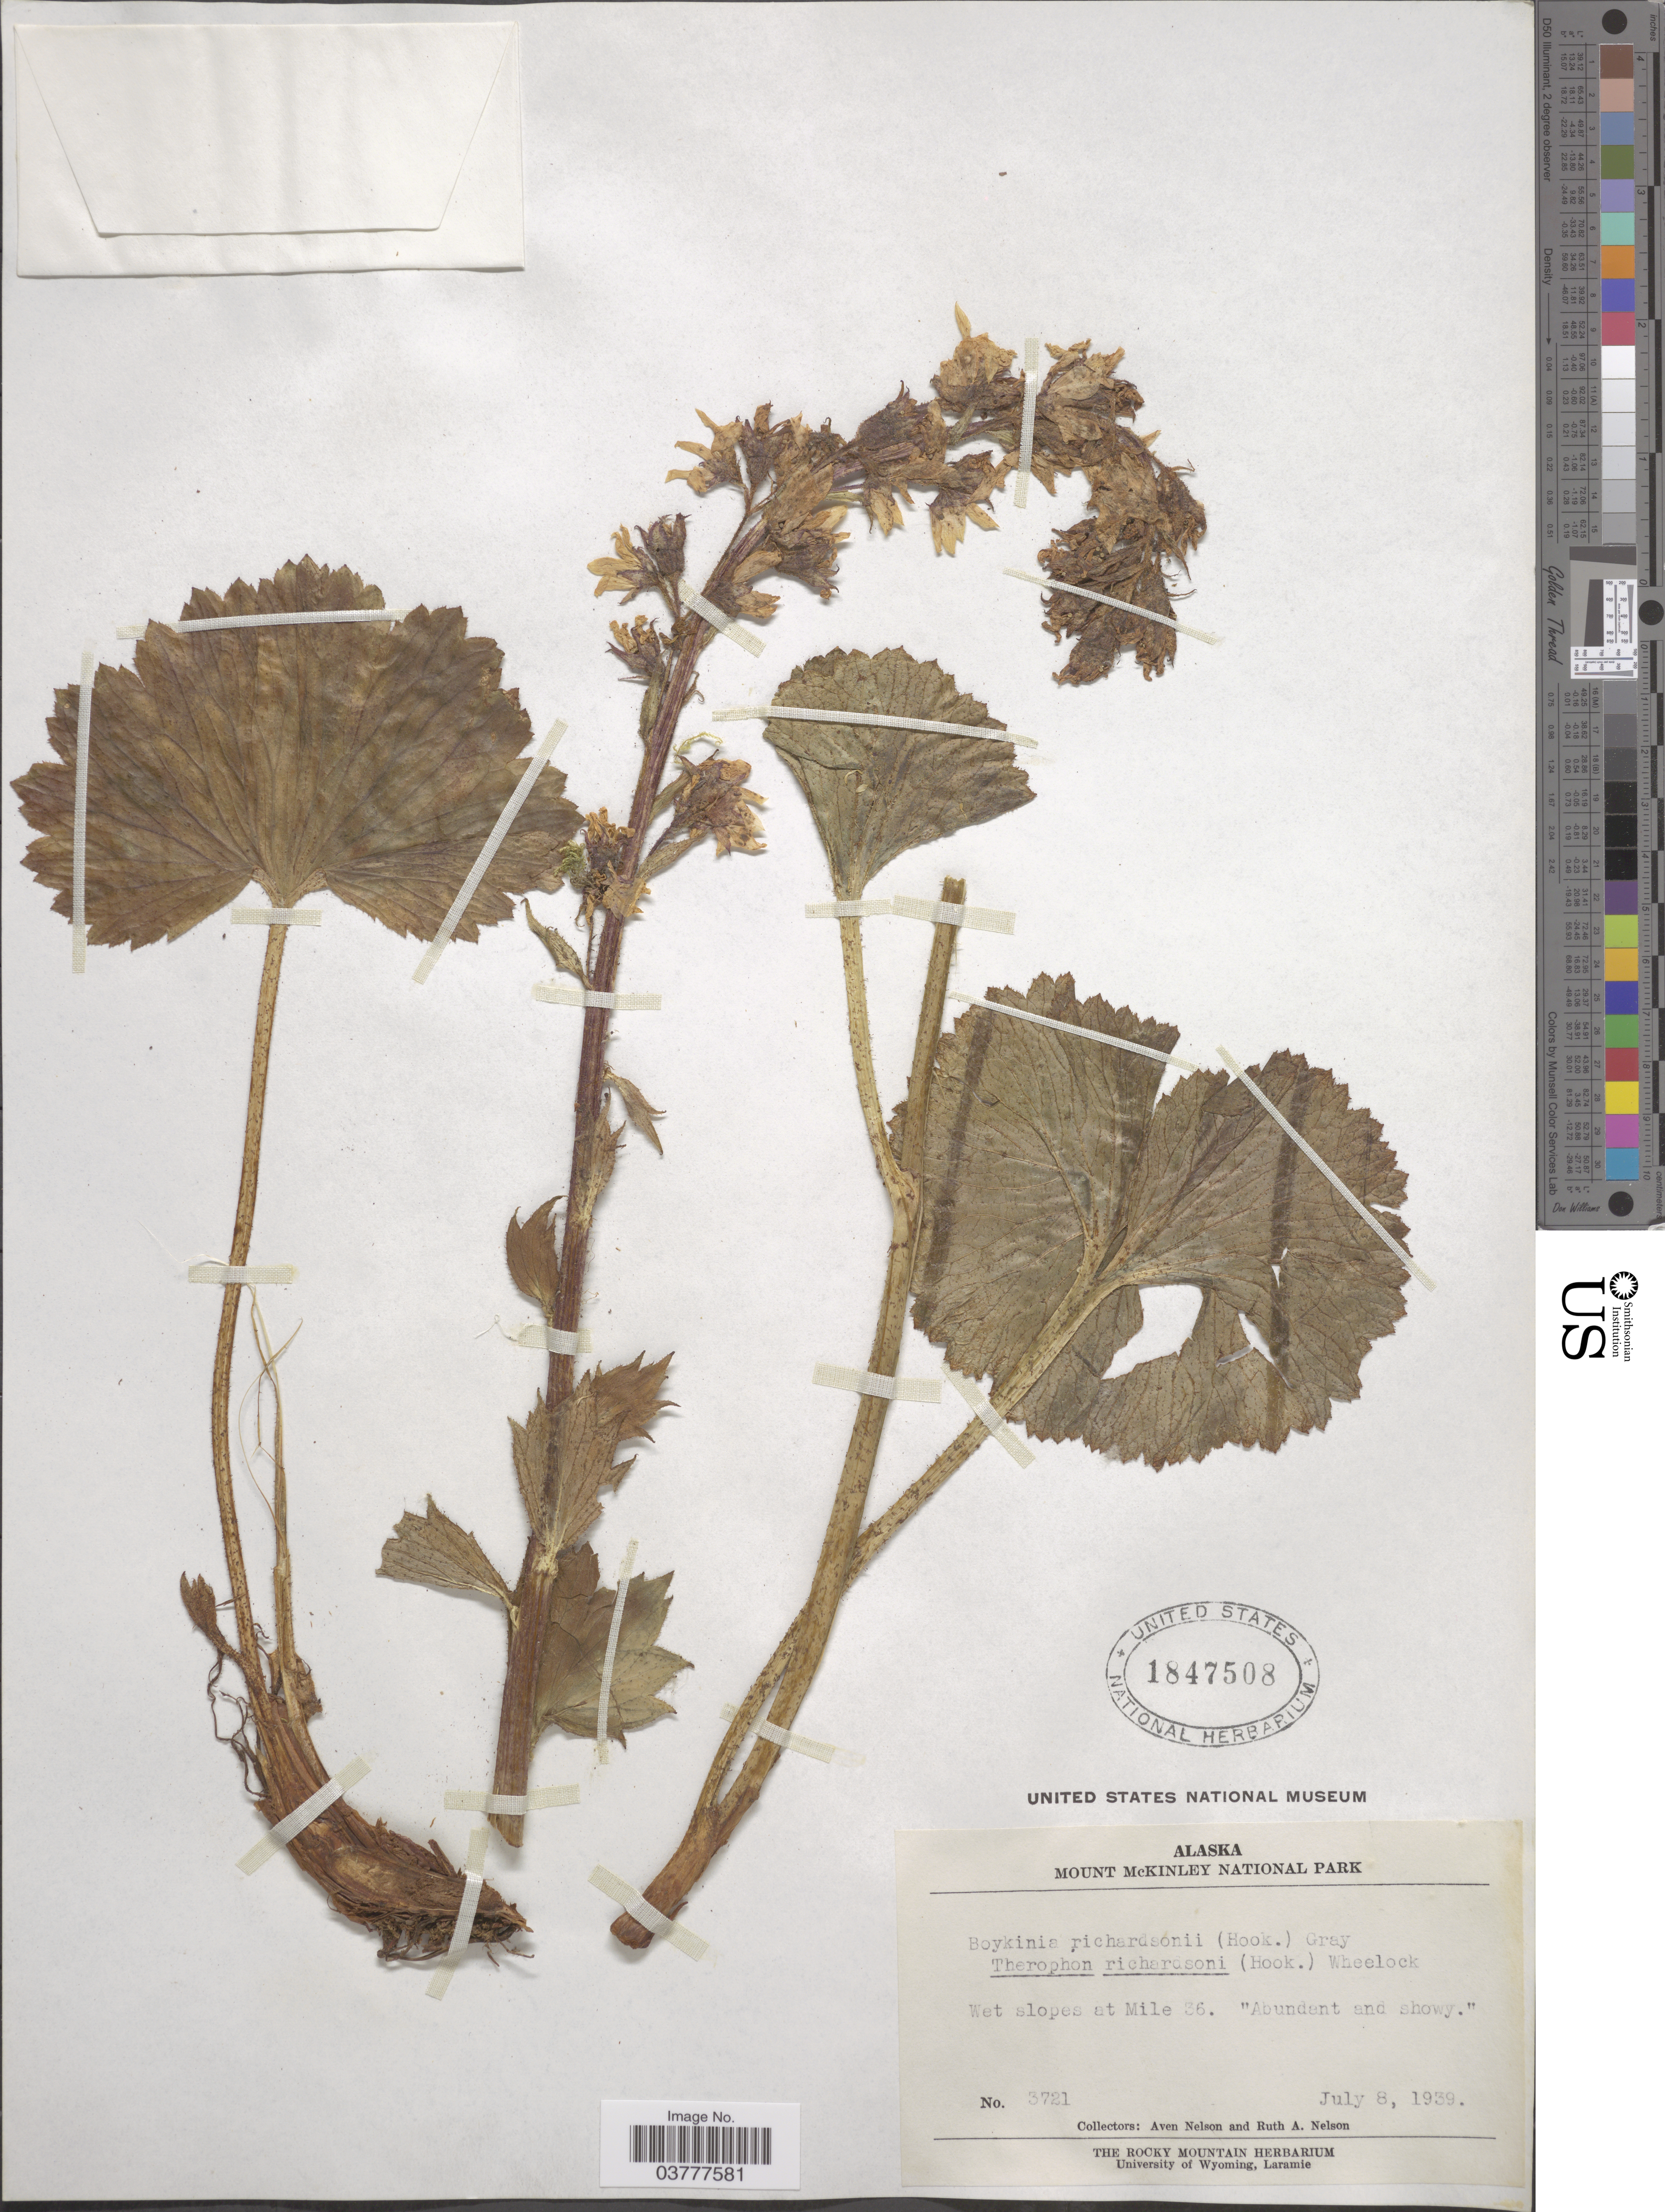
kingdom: Plantae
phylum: Tracheophyta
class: Magnoliopsida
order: Saxifragales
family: Saxifragaceae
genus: Boykinia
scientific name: Boykinia richardsonii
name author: (Hook.) A. Gray ex B.D. Jacks.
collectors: A. Nelson & R. A. Nelson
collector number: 3721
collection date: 1939-07-08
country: United States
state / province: Alaska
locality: Mount McKinley National Park. Wet slopes at Mile 36. "Abundant and showy".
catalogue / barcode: US 1847508